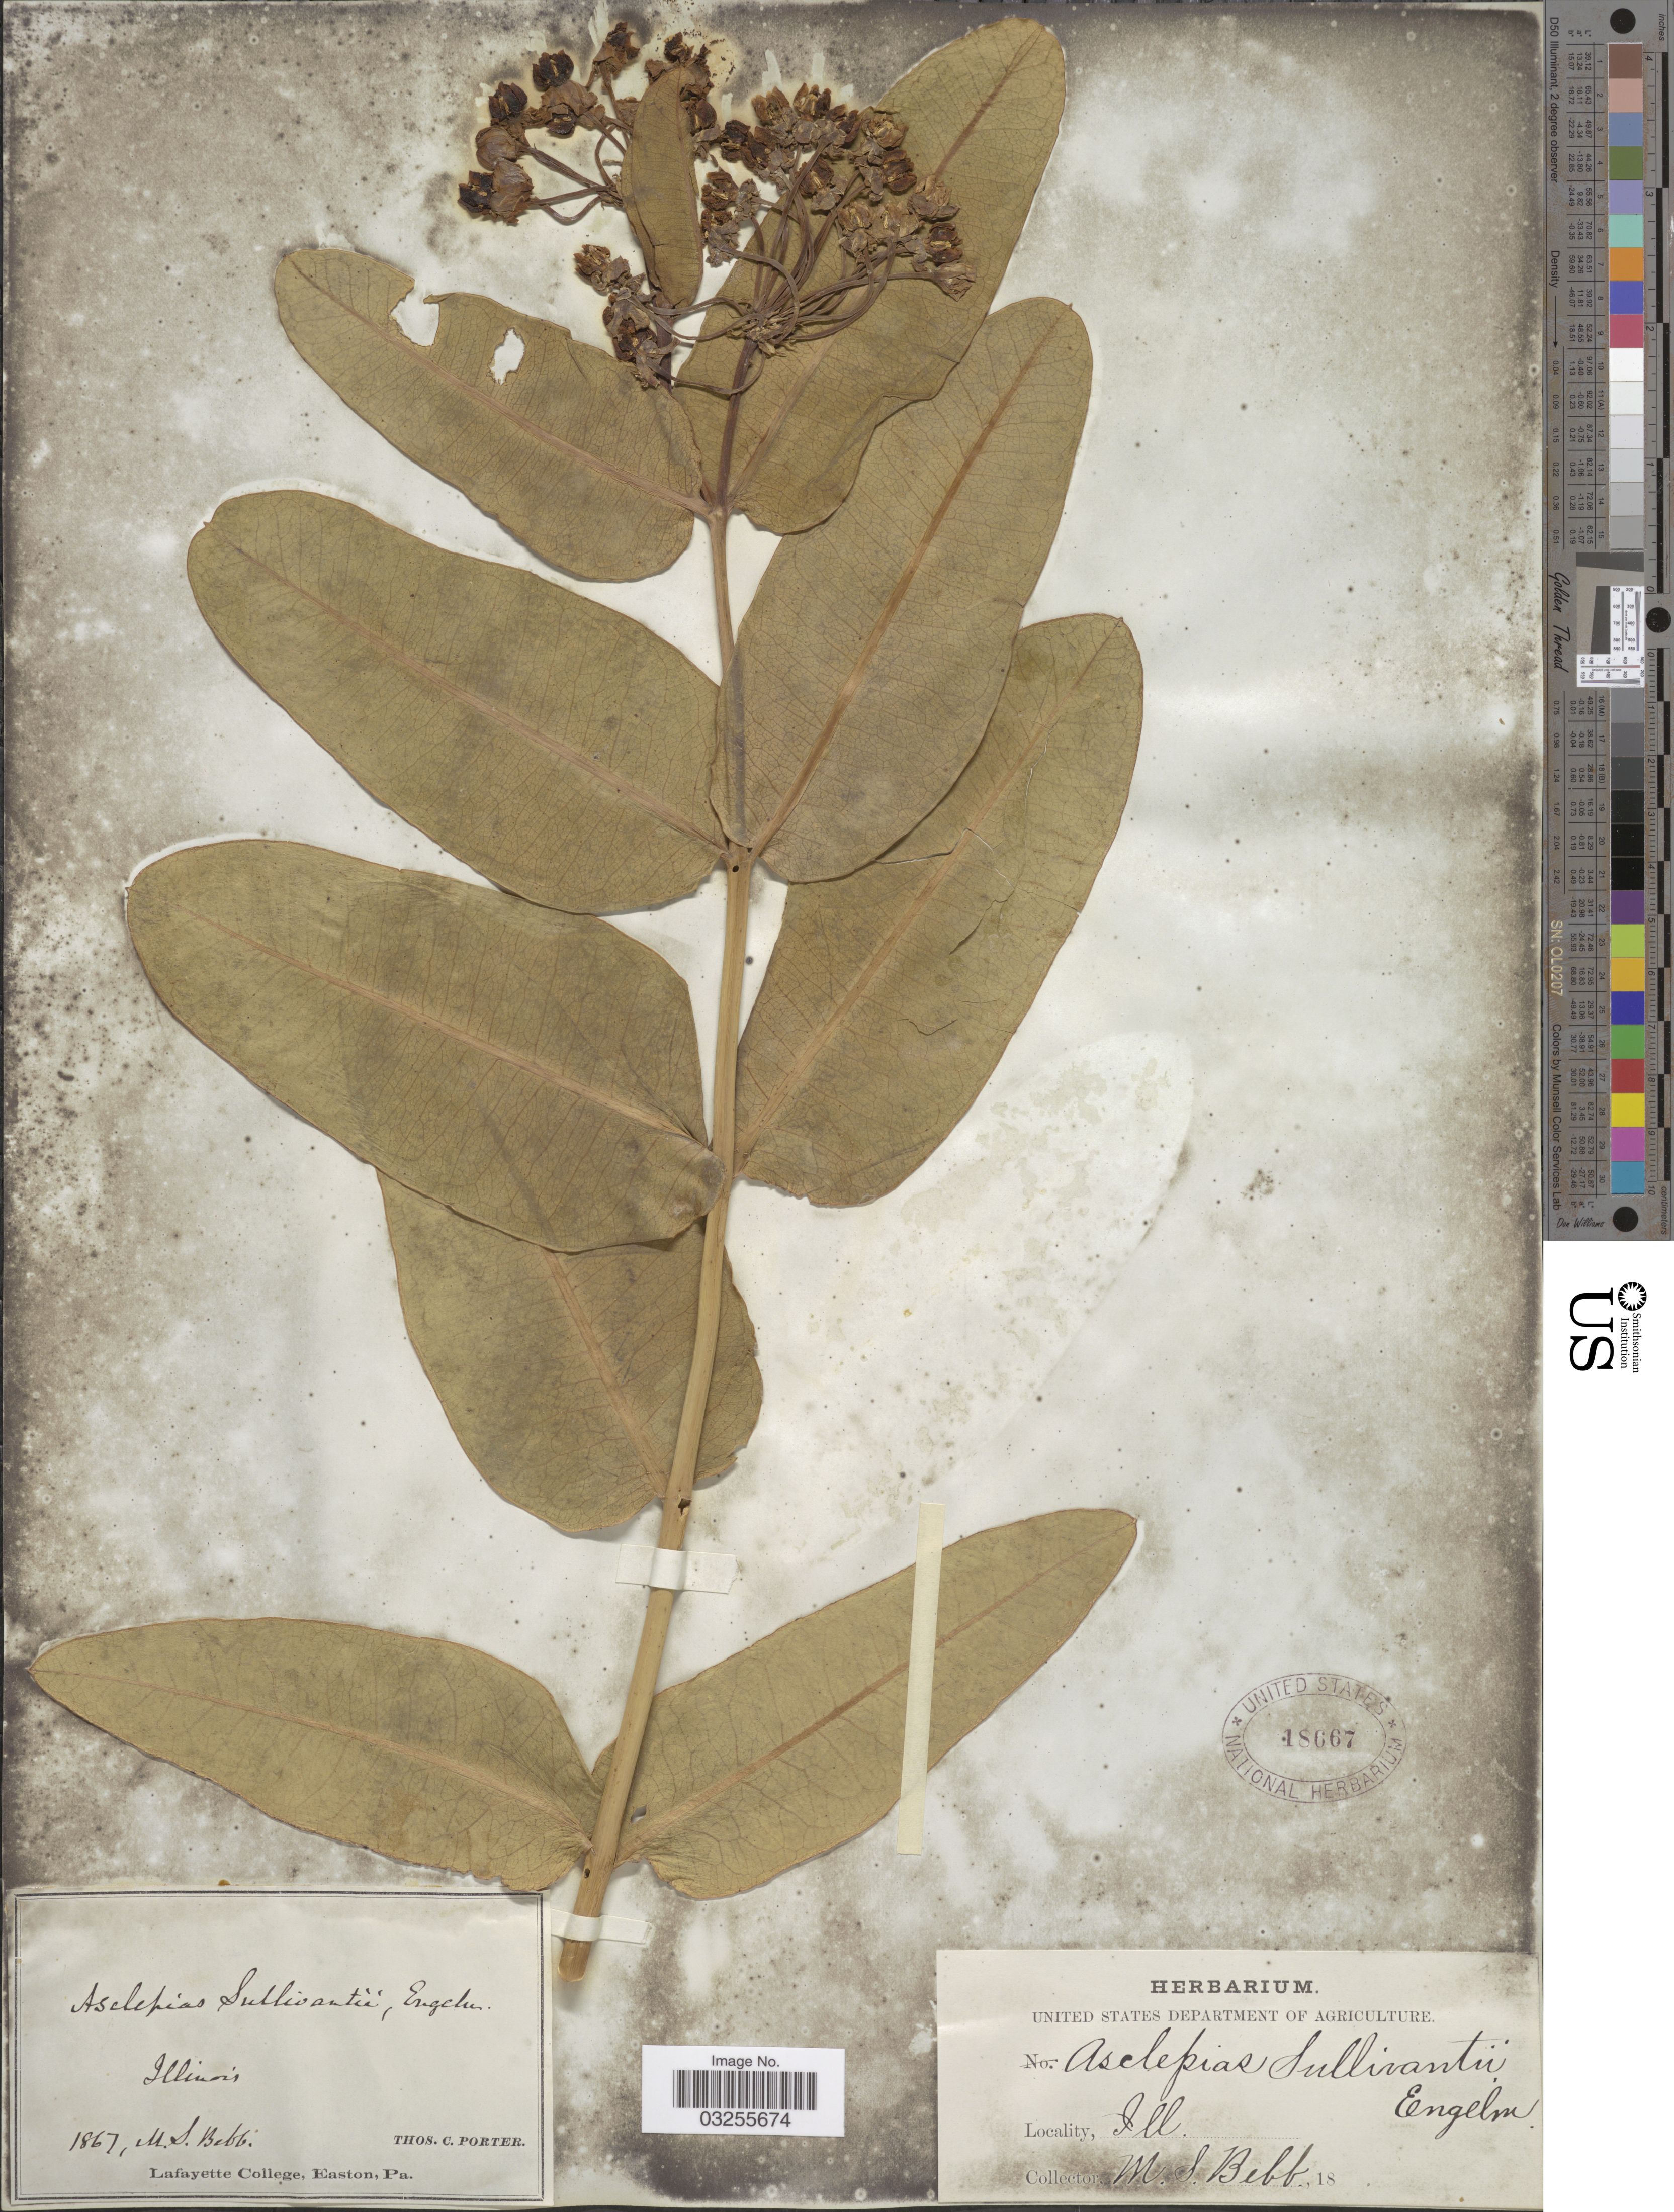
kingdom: Plantae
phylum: Tracheophyta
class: Magnoliopsida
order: Gentianales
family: Apocynaceae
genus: Asclepias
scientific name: Asclepias sullivantii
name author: Engelm. ex A. Gray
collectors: M. Bebb & T. Porter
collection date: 1867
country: United States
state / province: Illinois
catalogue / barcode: US 18667